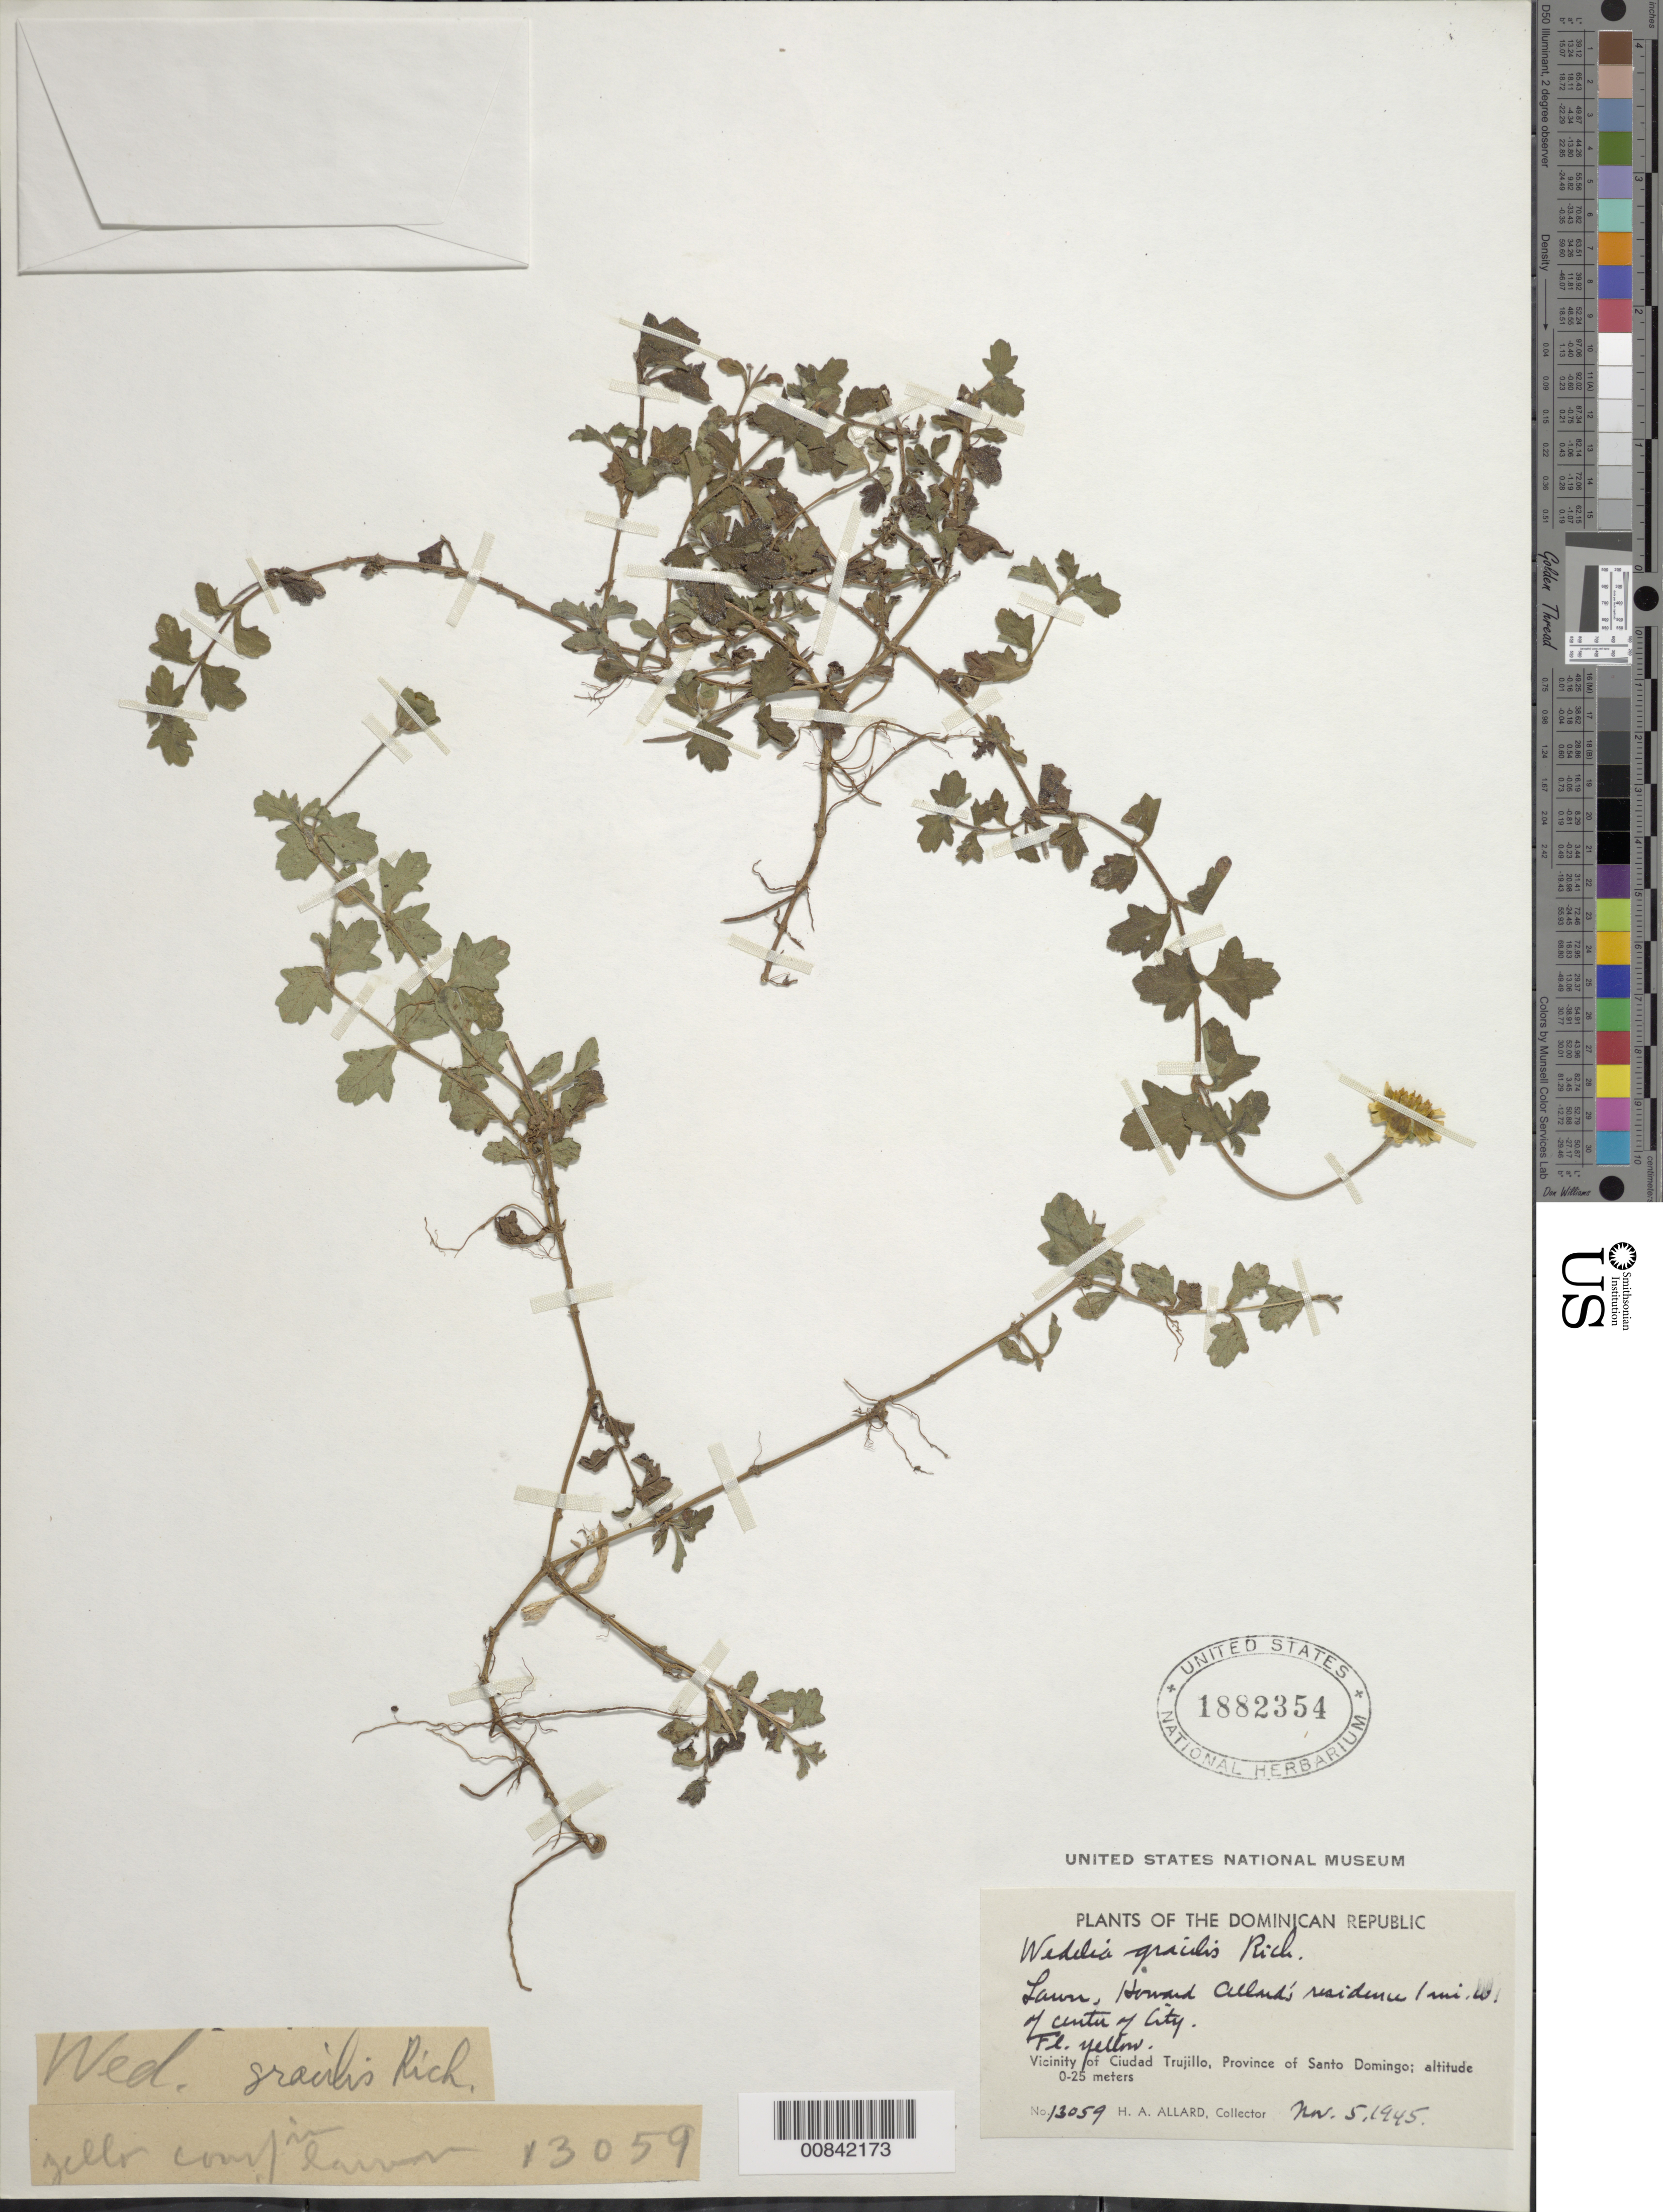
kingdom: Plantae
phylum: Tracheophyta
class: Magnoliopsida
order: Asterales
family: Asteraceae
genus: Sphagneticola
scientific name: Sphagneticola gracilis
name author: (Rich.) Pruski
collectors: H. A. Allard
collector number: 13059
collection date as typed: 05 Nov 1945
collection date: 1945-11-05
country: Dominican Republic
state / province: Distrito Nacional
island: Hispaniola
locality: Vicinity of Santo Domingo City, Howard Allard's residence, 1 mi W of center of city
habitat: Lawn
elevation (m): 0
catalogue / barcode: US 1882354